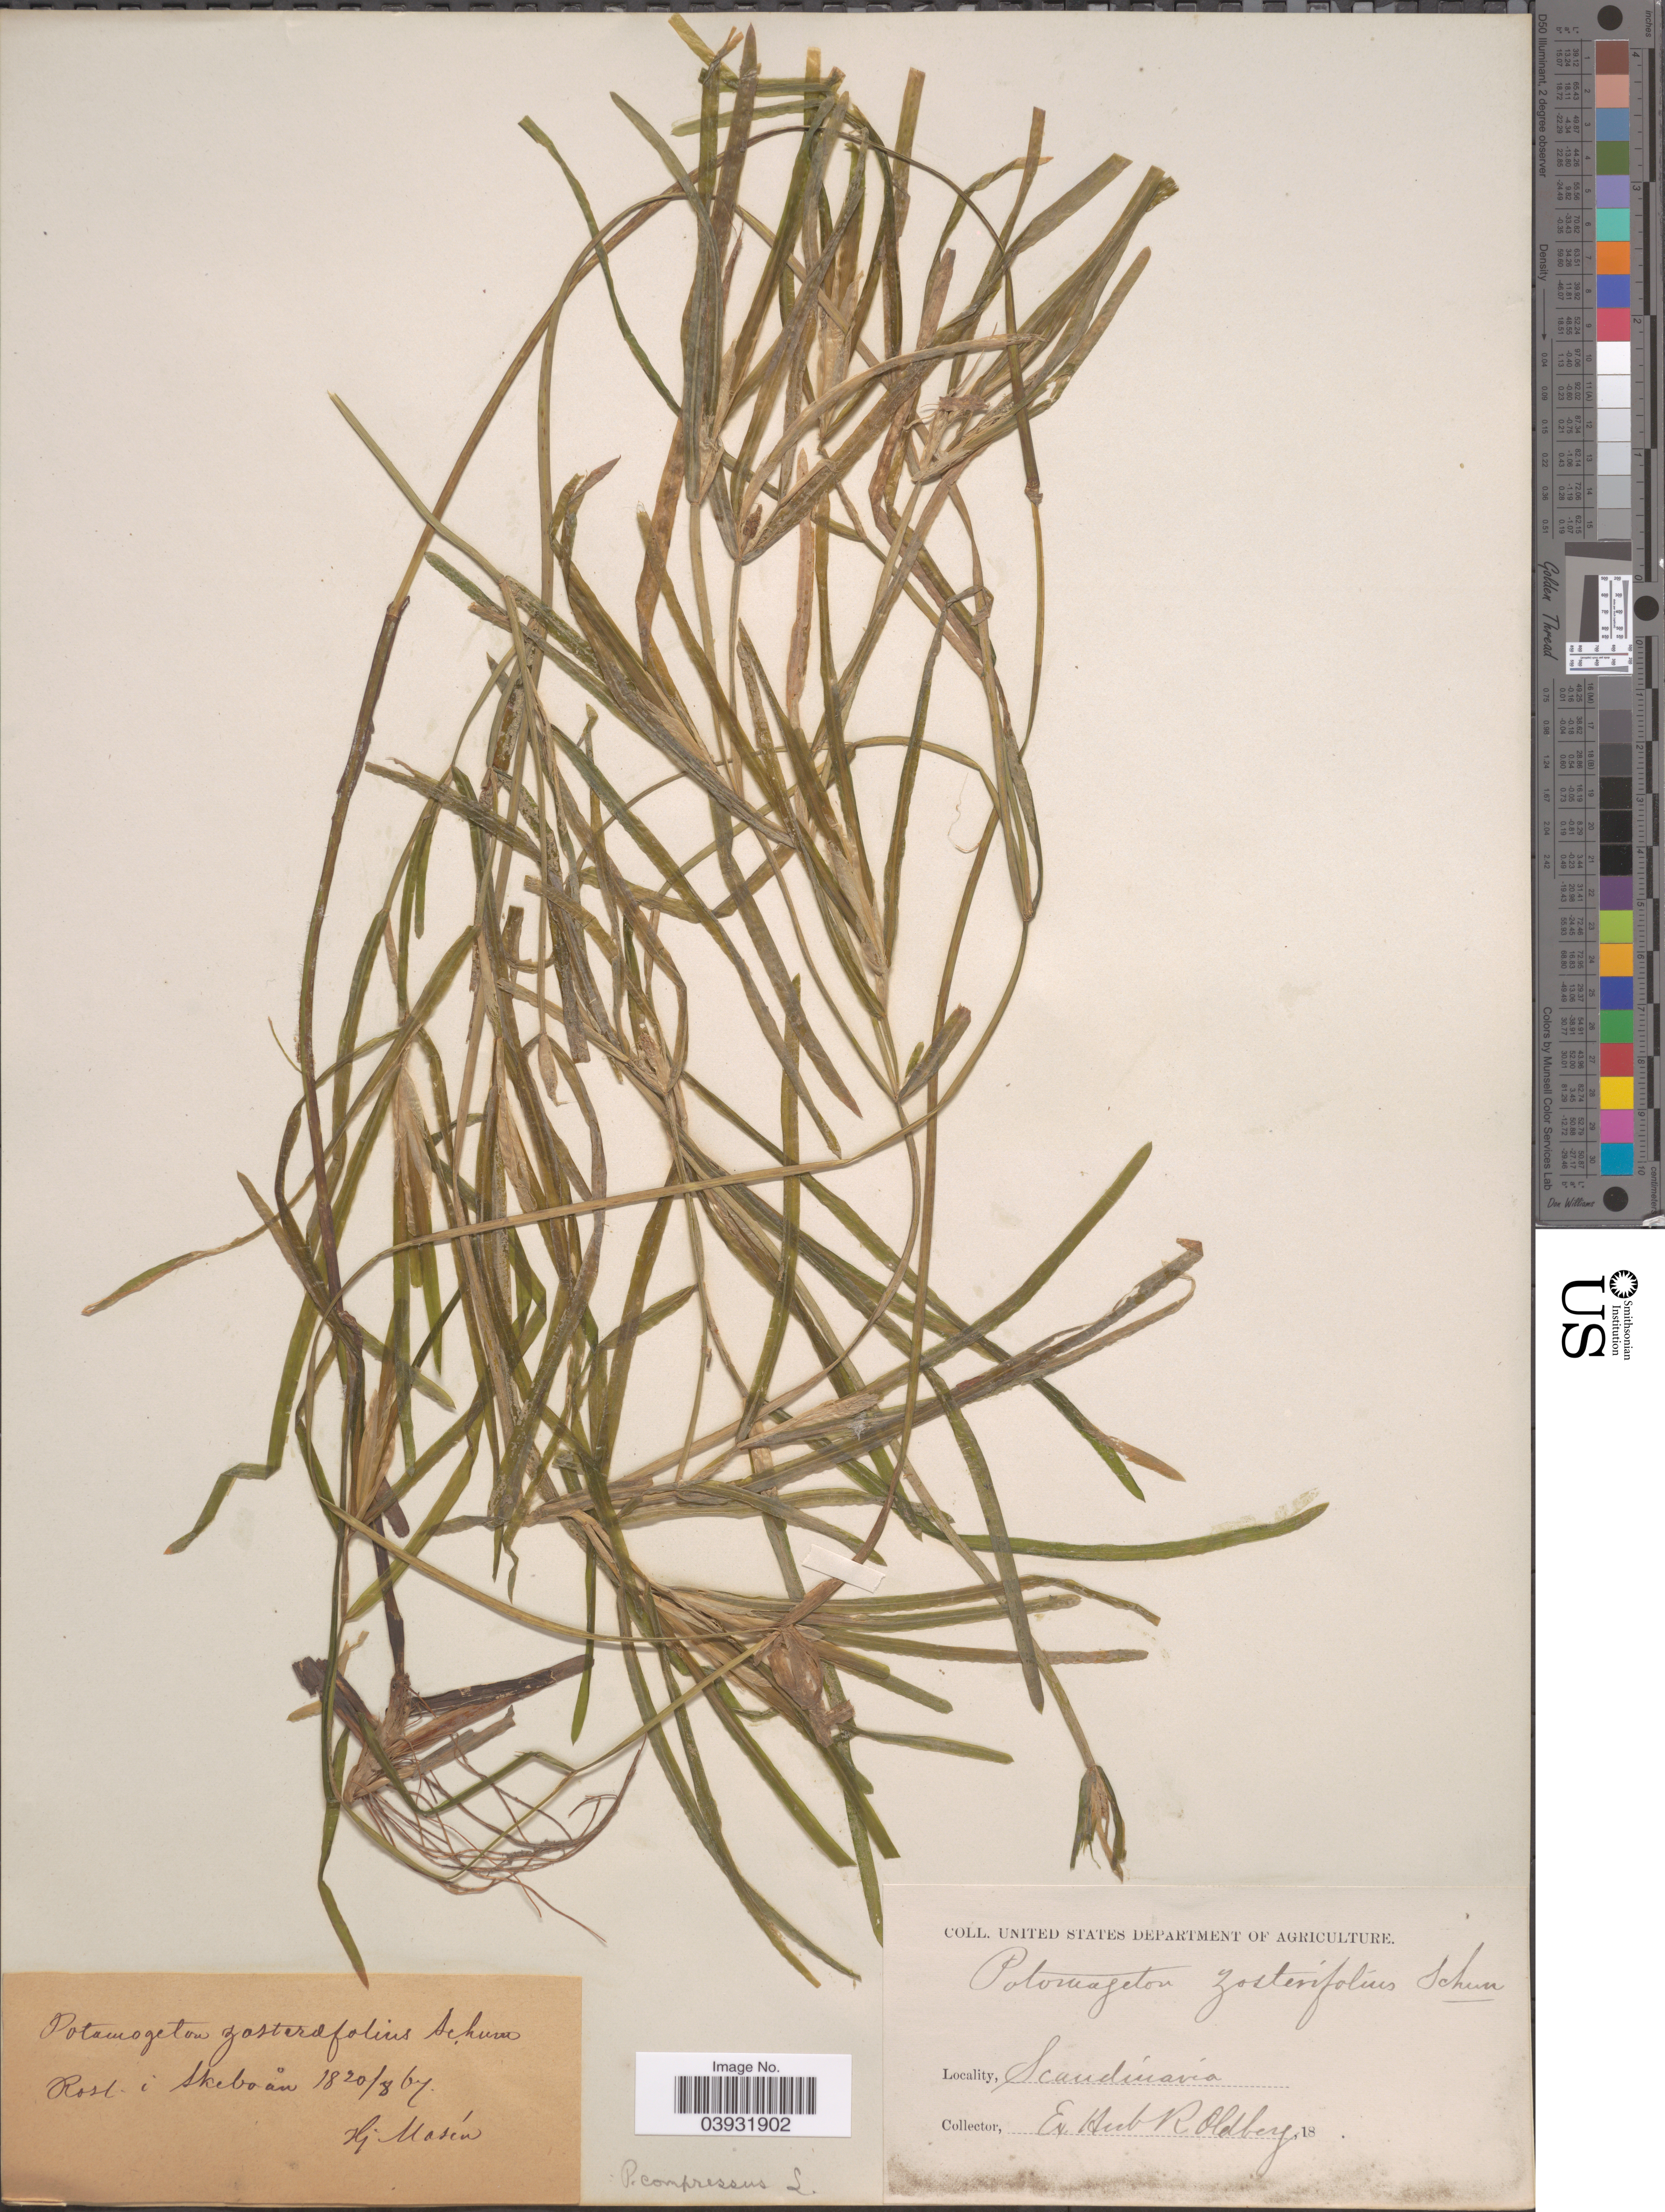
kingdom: Plantae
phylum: Tracheophyta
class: Liliopsida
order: Alismatales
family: Potamogetonaceae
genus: Potamogeton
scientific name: Potamogeton compressus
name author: L.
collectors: H. Mosén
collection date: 1867-08-20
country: Sweden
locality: Rost. i Skeboån. Scandinavia.